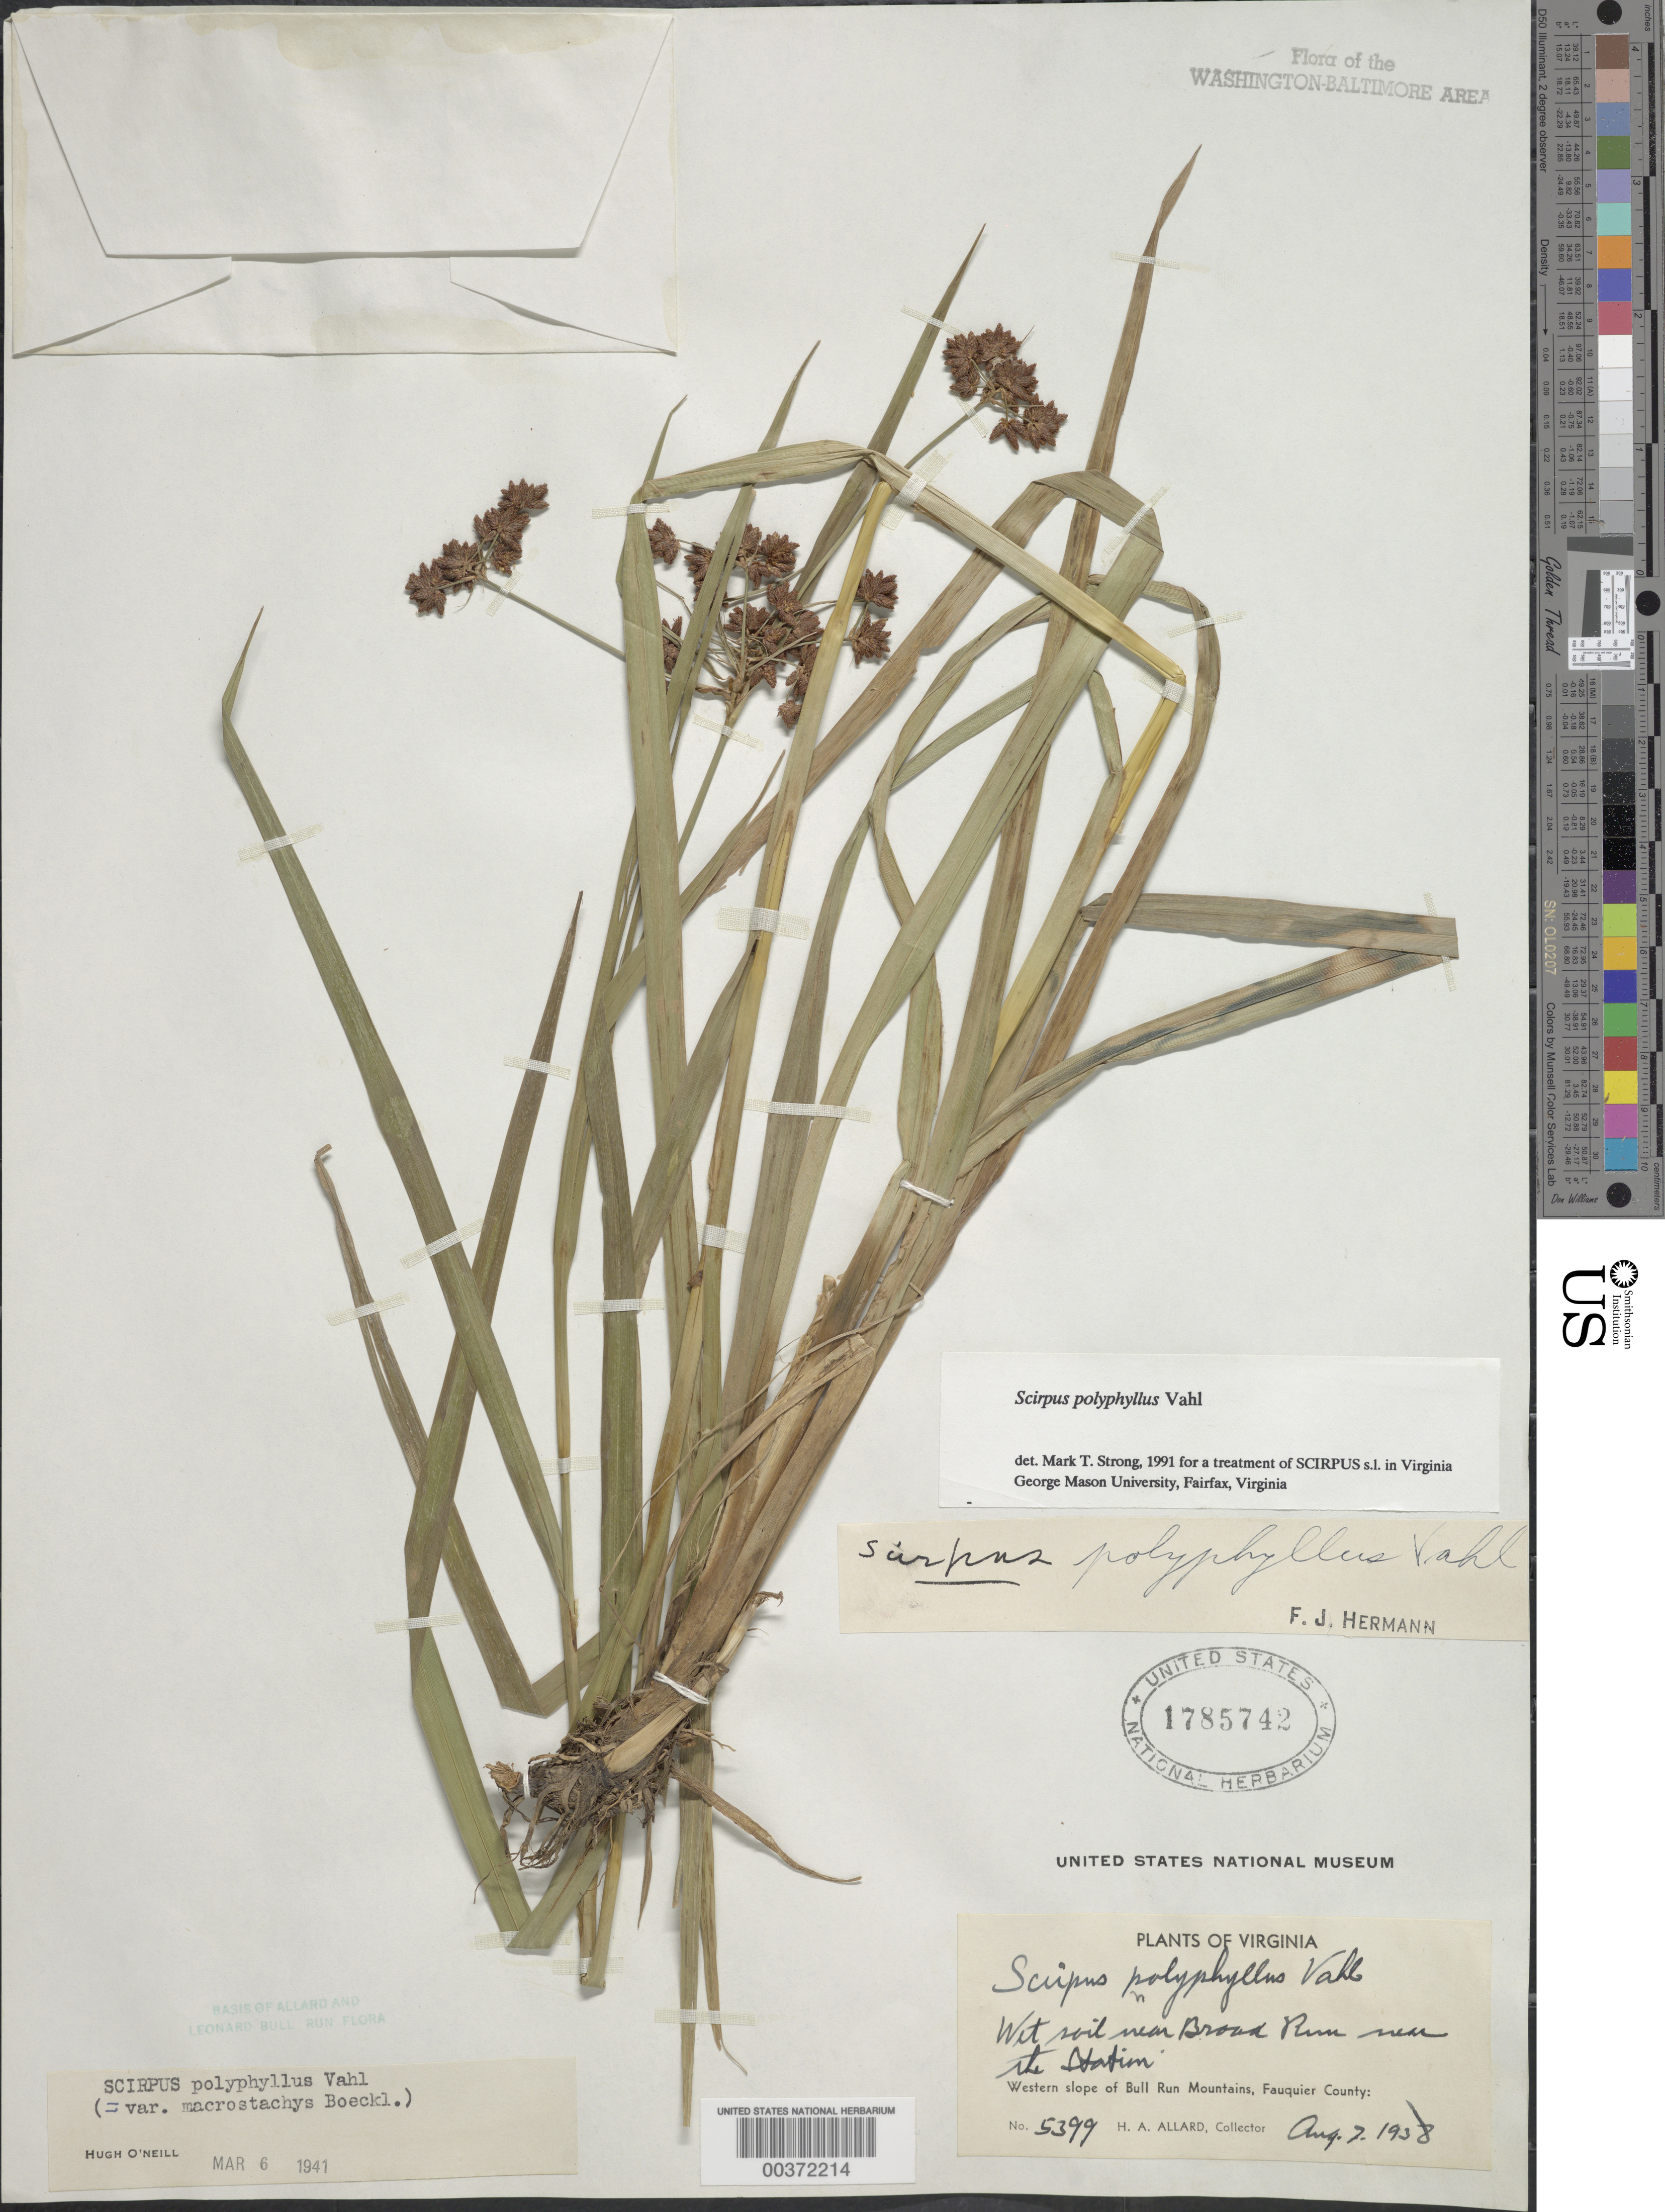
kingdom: Plantae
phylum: Tracheophyta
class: Liliopsida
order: Poales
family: Cyperaceae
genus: Scirpus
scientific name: Scirpus polyphyllus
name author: Vahl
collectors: H. A. Allard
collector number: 5399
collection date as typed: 07 Aug 1938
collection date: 1938-08-07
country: United States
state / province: Virginia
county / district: Fauquier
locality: Broad Run near Station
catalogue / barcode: US 1785742